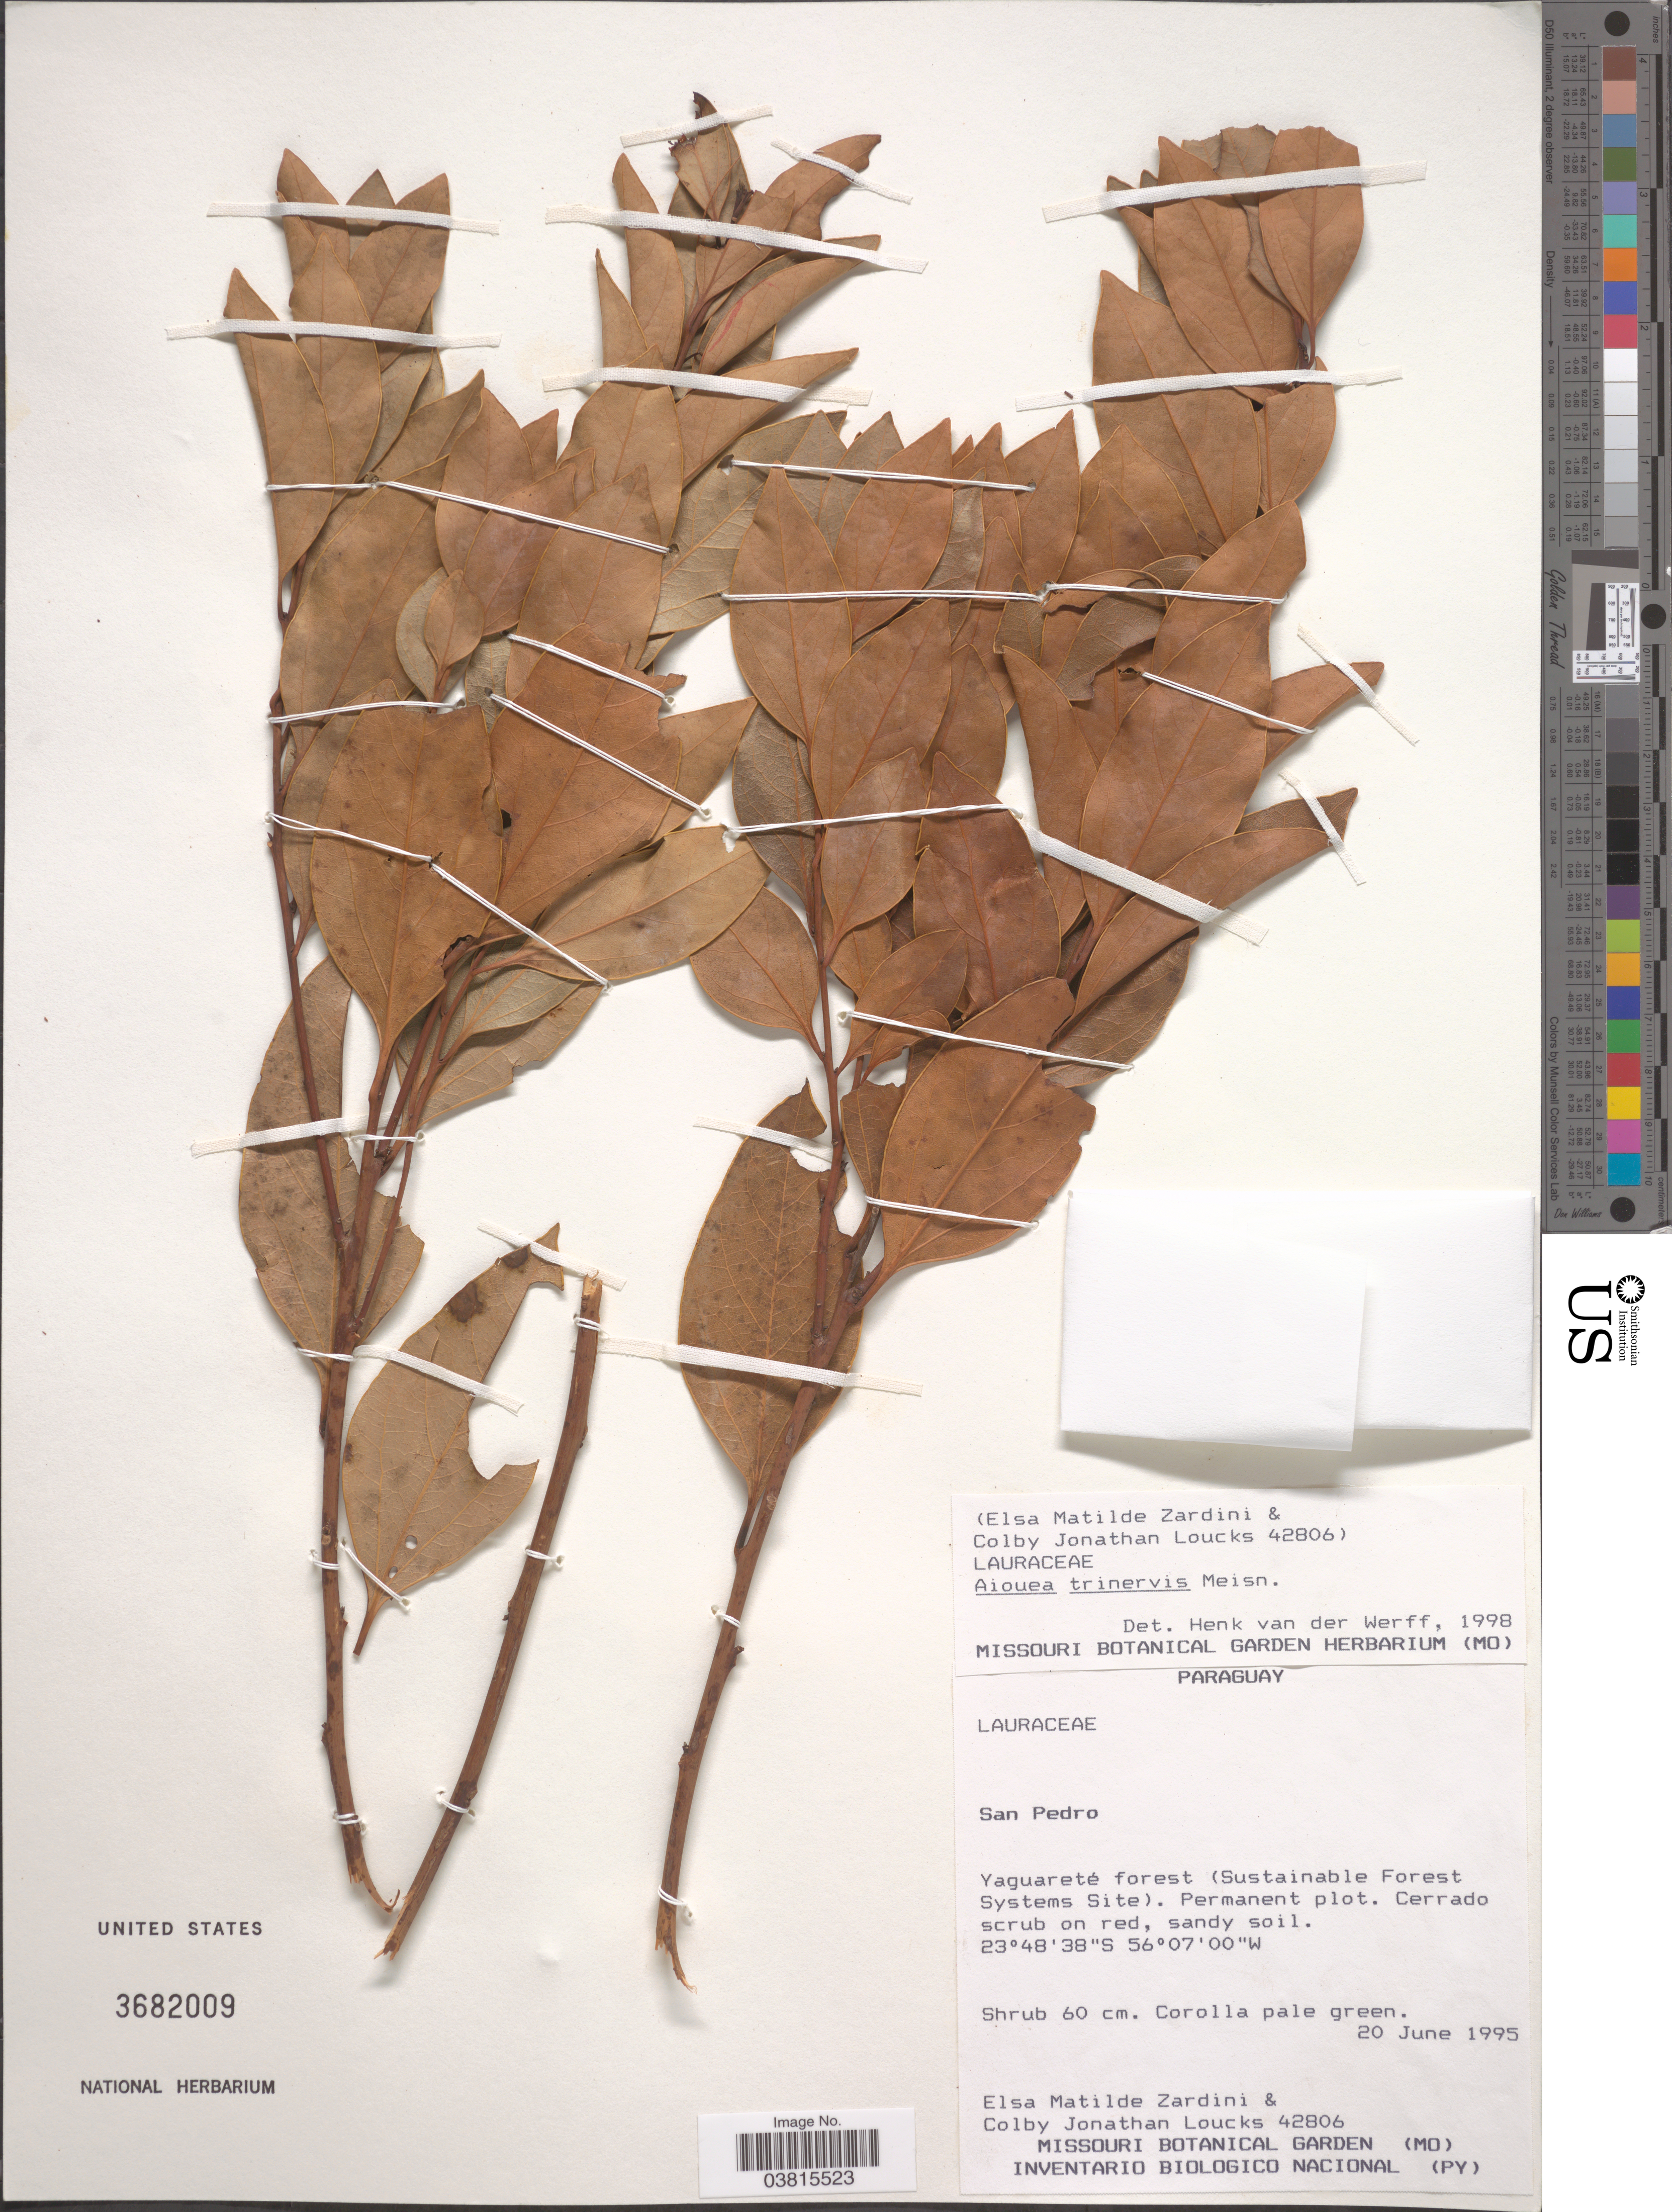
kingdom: Plantae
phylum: Tracheophyta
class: Magnoliopsida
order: Laurales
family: Lauraceae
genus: Aiouea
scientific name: Aiouea trinervis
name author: Meisn.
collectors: E. M. Zardini & C. Loucks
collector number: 42806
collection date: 1995-06-20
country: Paraguay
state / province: San Pedro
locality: Yaguareté forest (Sustainable Forest Systems Site). Permanent plot.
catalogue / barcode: US 3682009